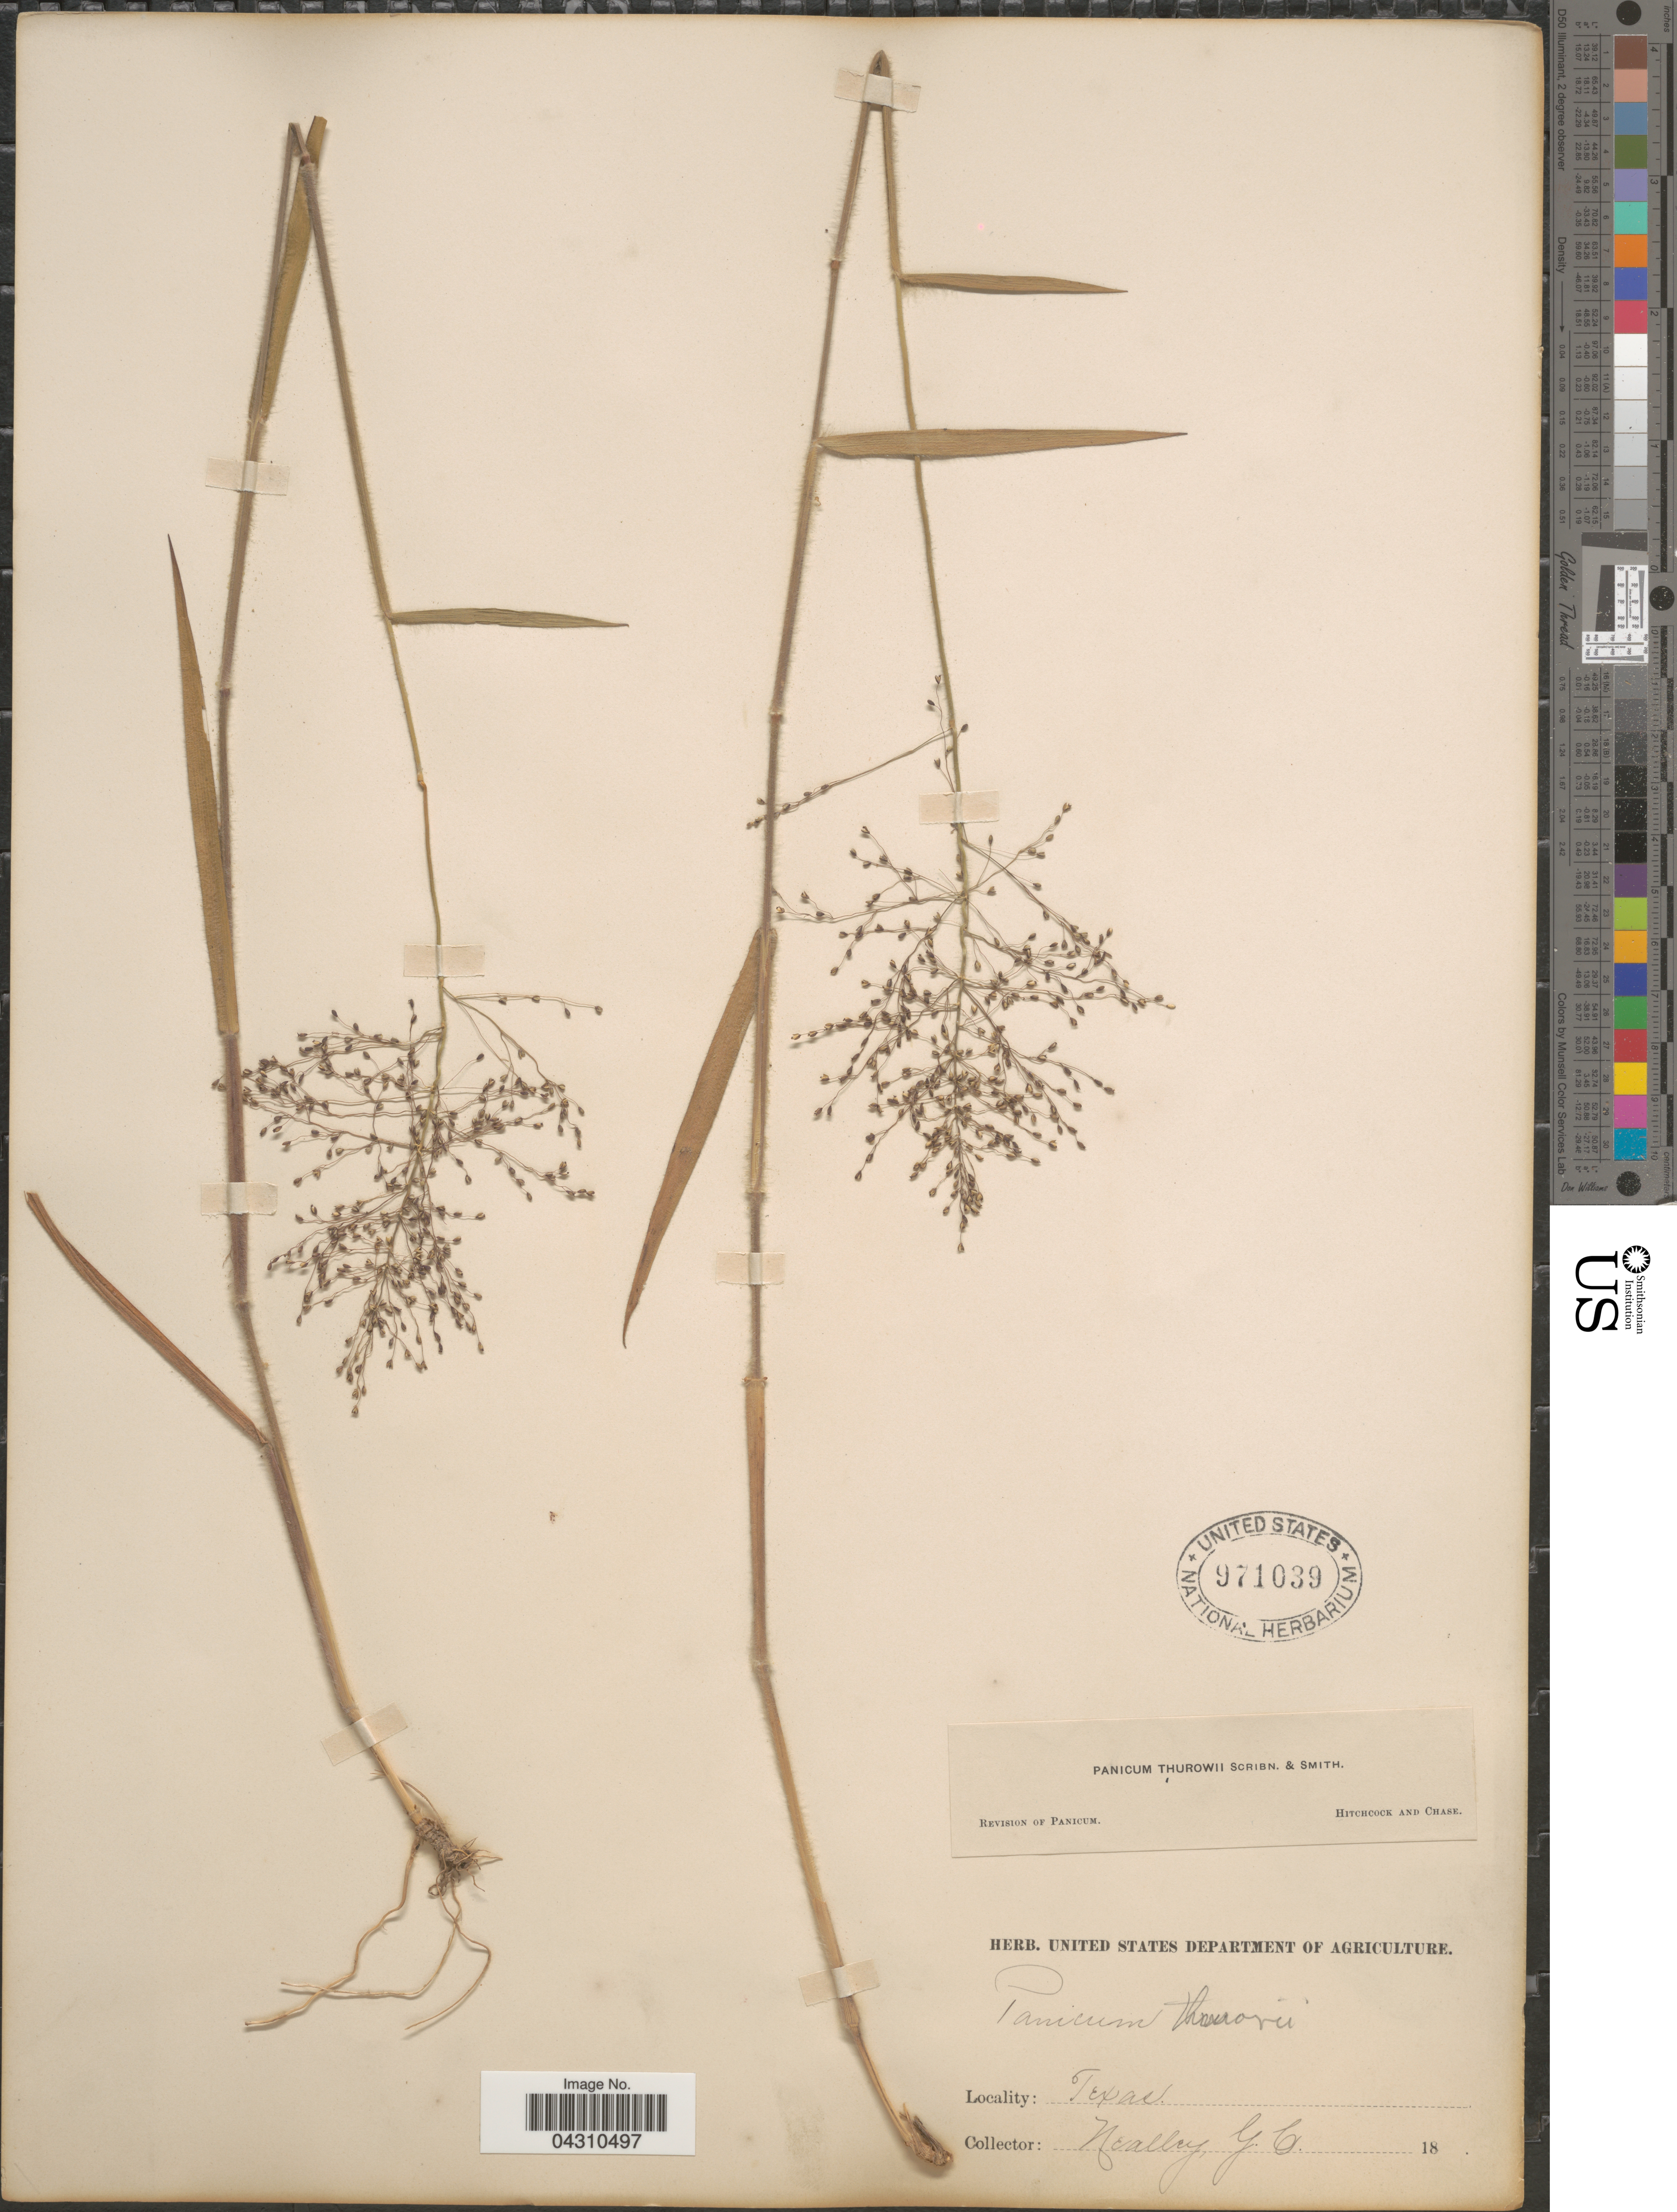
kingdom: Plantae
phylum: Tracheophyta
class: Liliopsida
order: Poales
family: Poaceae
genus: Dichanthelium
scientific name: Dichanthelium acuminatum var. acuminatum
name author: (Sw.) Gould & C.A. Clark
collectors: G. C. Nealley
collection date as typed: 18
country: United States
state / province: Texas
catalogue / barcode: US 971039